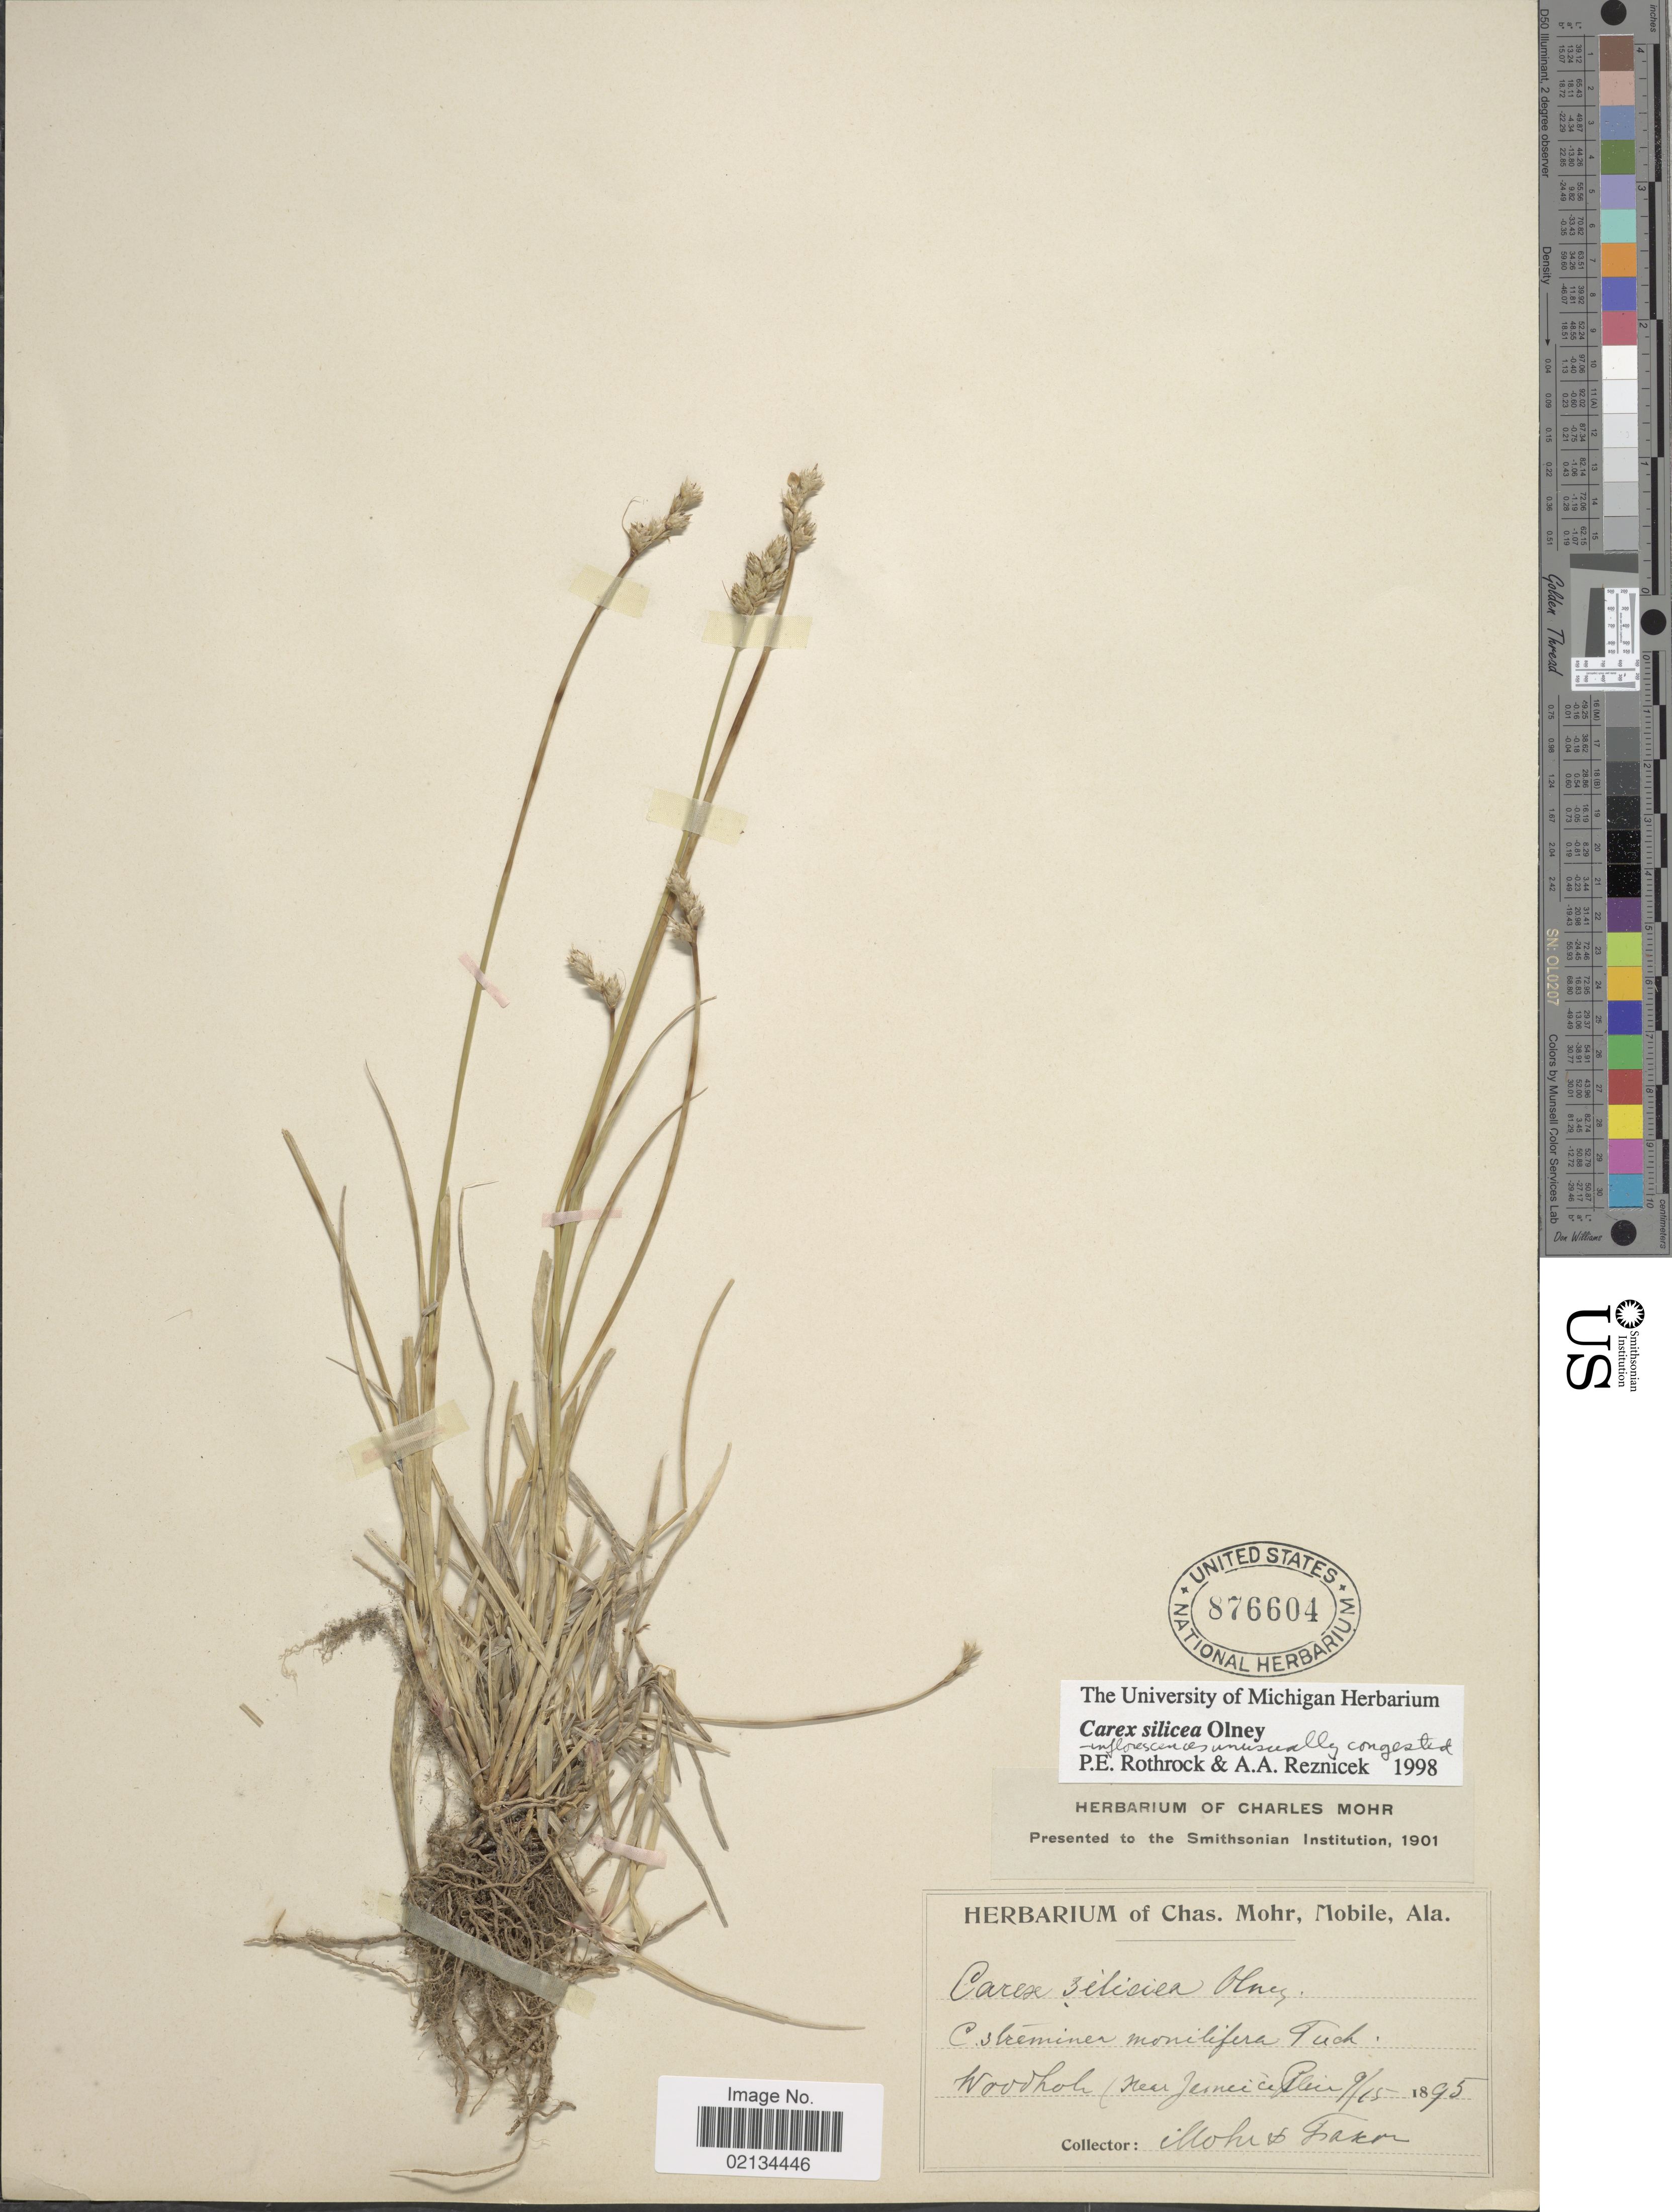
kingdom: Plantae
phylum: Tracheophyta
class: Liliopsida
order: Poales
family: Cyperaceae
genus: Carex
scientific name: Carex silicea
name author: Olney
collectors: Mohr, C. T. (herbarium) & Faxon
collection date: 1895-09-15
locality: Woodhock (near Jeneice Plain). [interpreted]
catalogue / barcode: US 876604